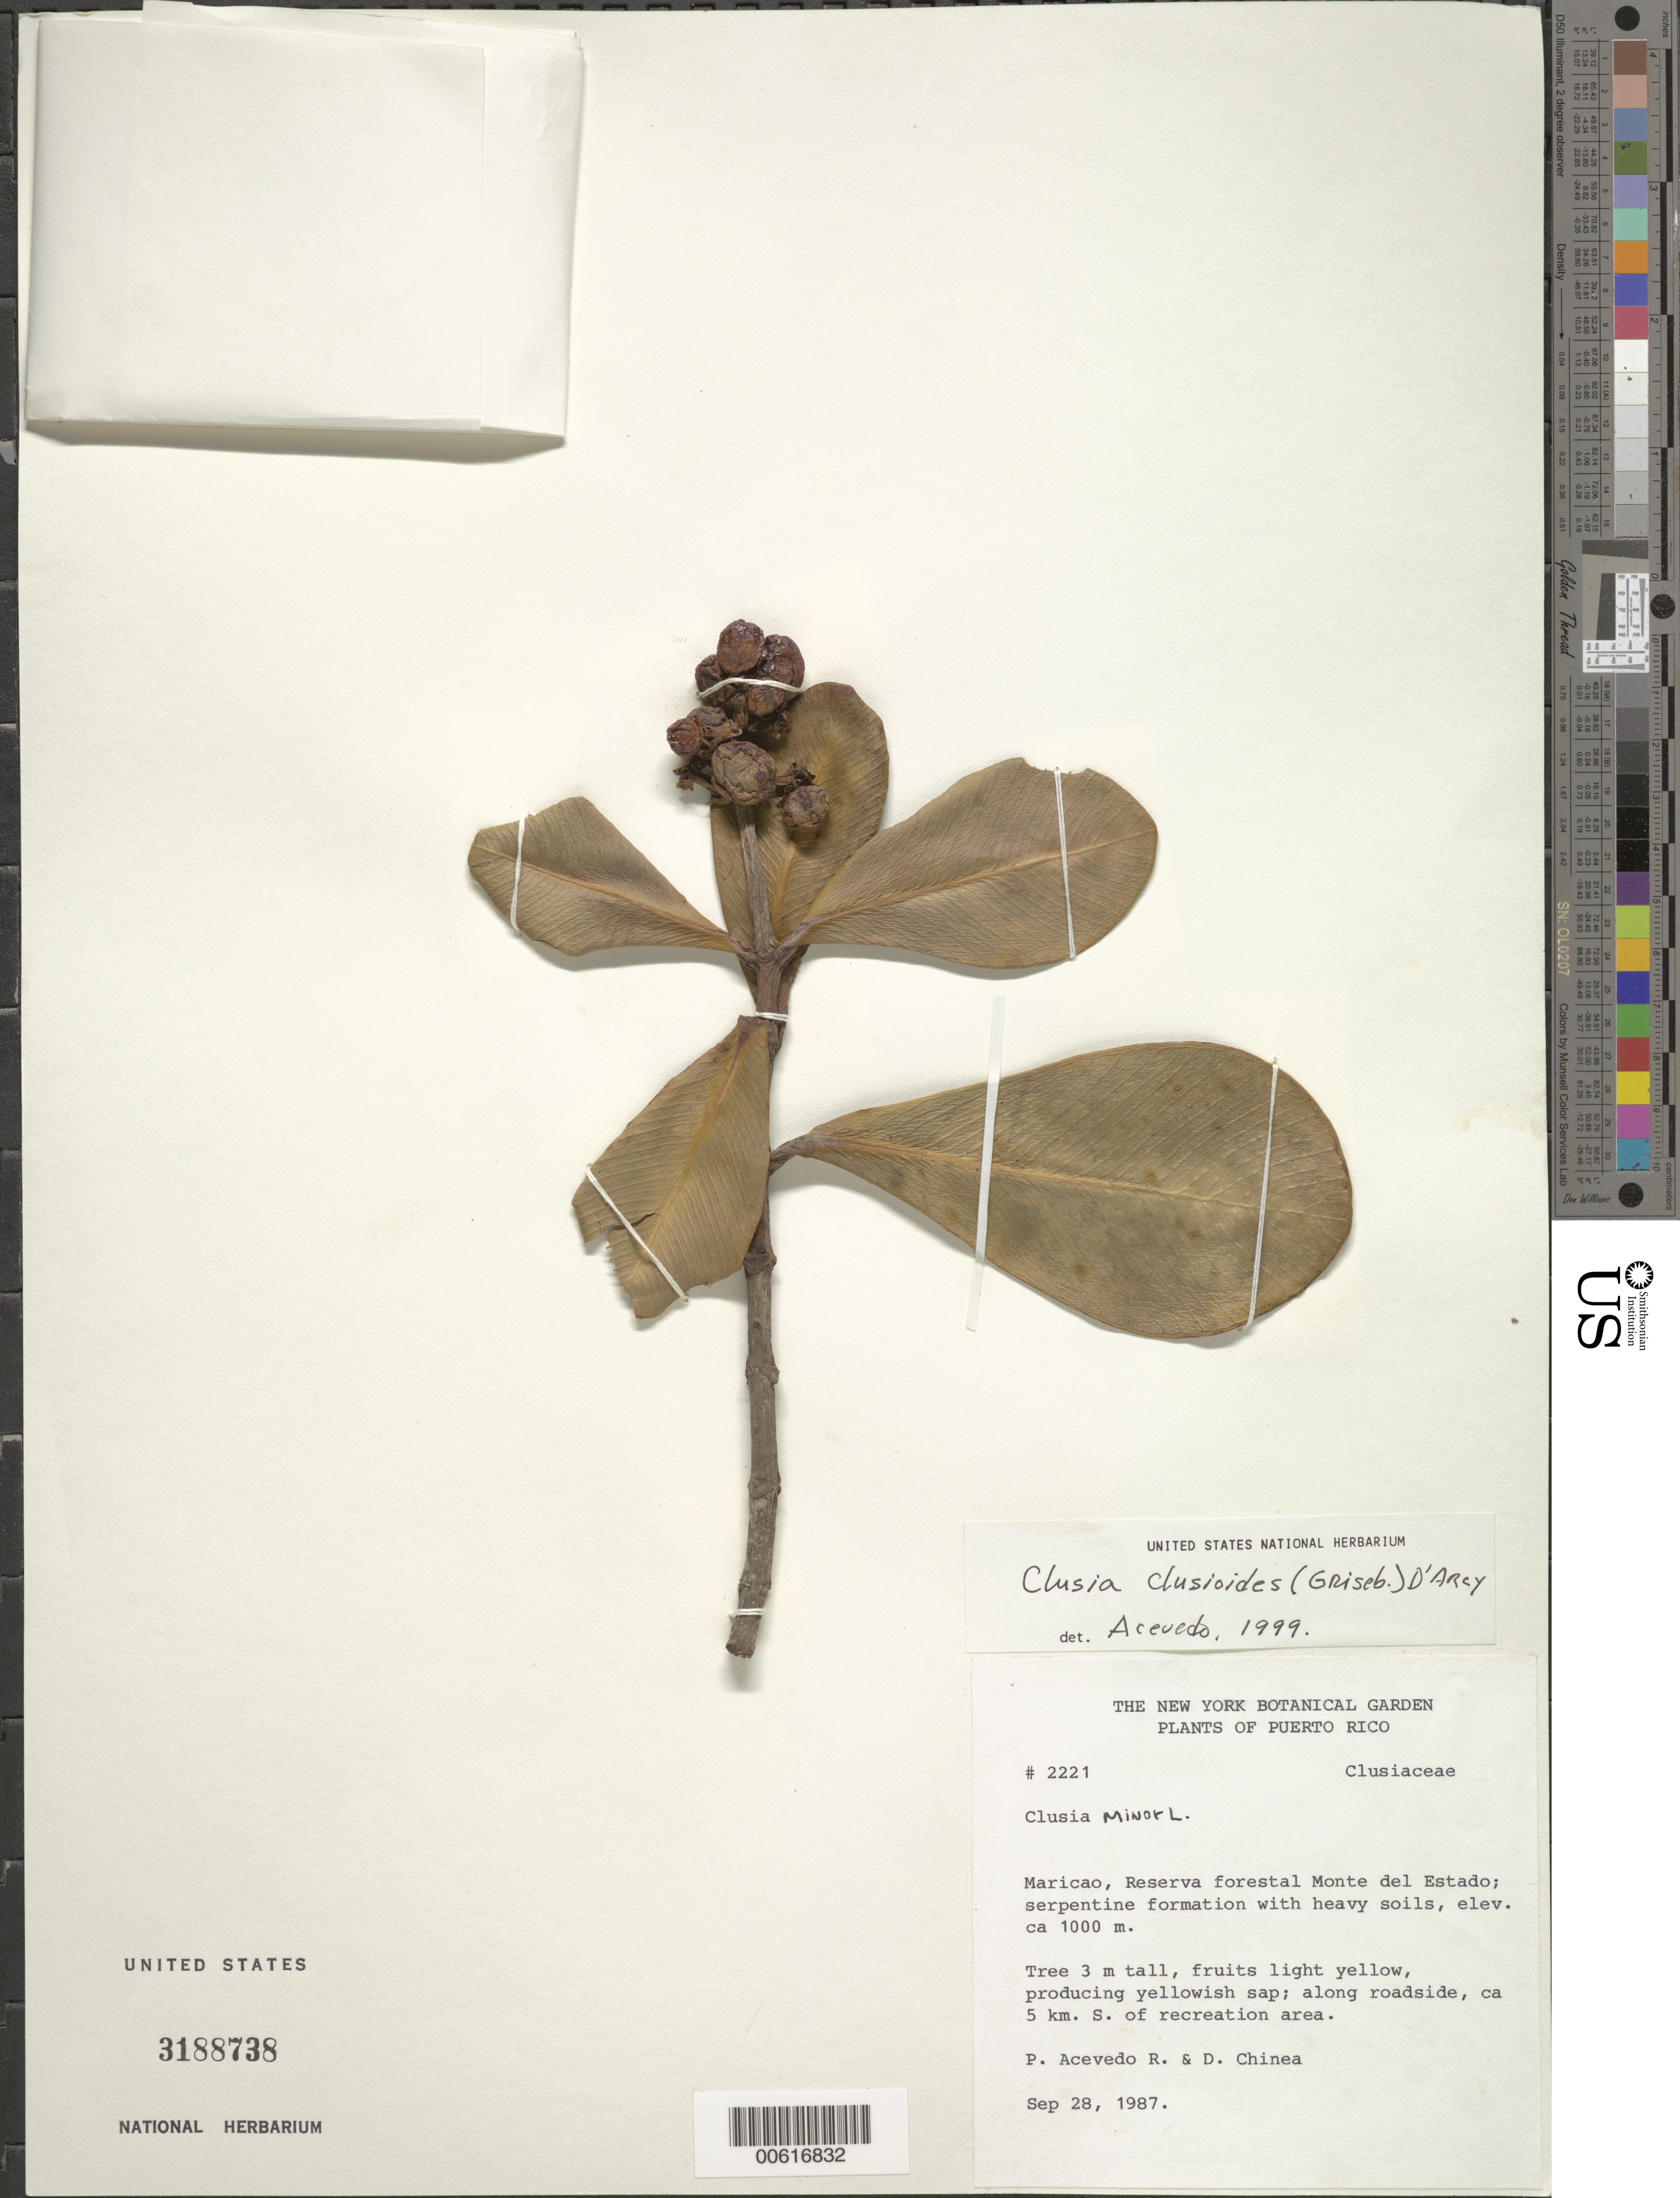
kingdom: Plantae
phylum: Tracheophyta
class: Magnoliopsida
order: Malpighiales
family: Clusiaceae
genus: Clusia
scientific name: Clusia clusioides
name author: (Griseb.) D'Arcy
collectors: P. Acevedo-Rodr. & D. Chinea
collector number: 2221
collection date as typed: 28 Sep 1987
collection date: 1987-09-28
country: Puerto Rico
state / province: Maricao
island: Puerto Rico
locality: Maricao, Monte del Estado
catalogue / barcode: US 3188738